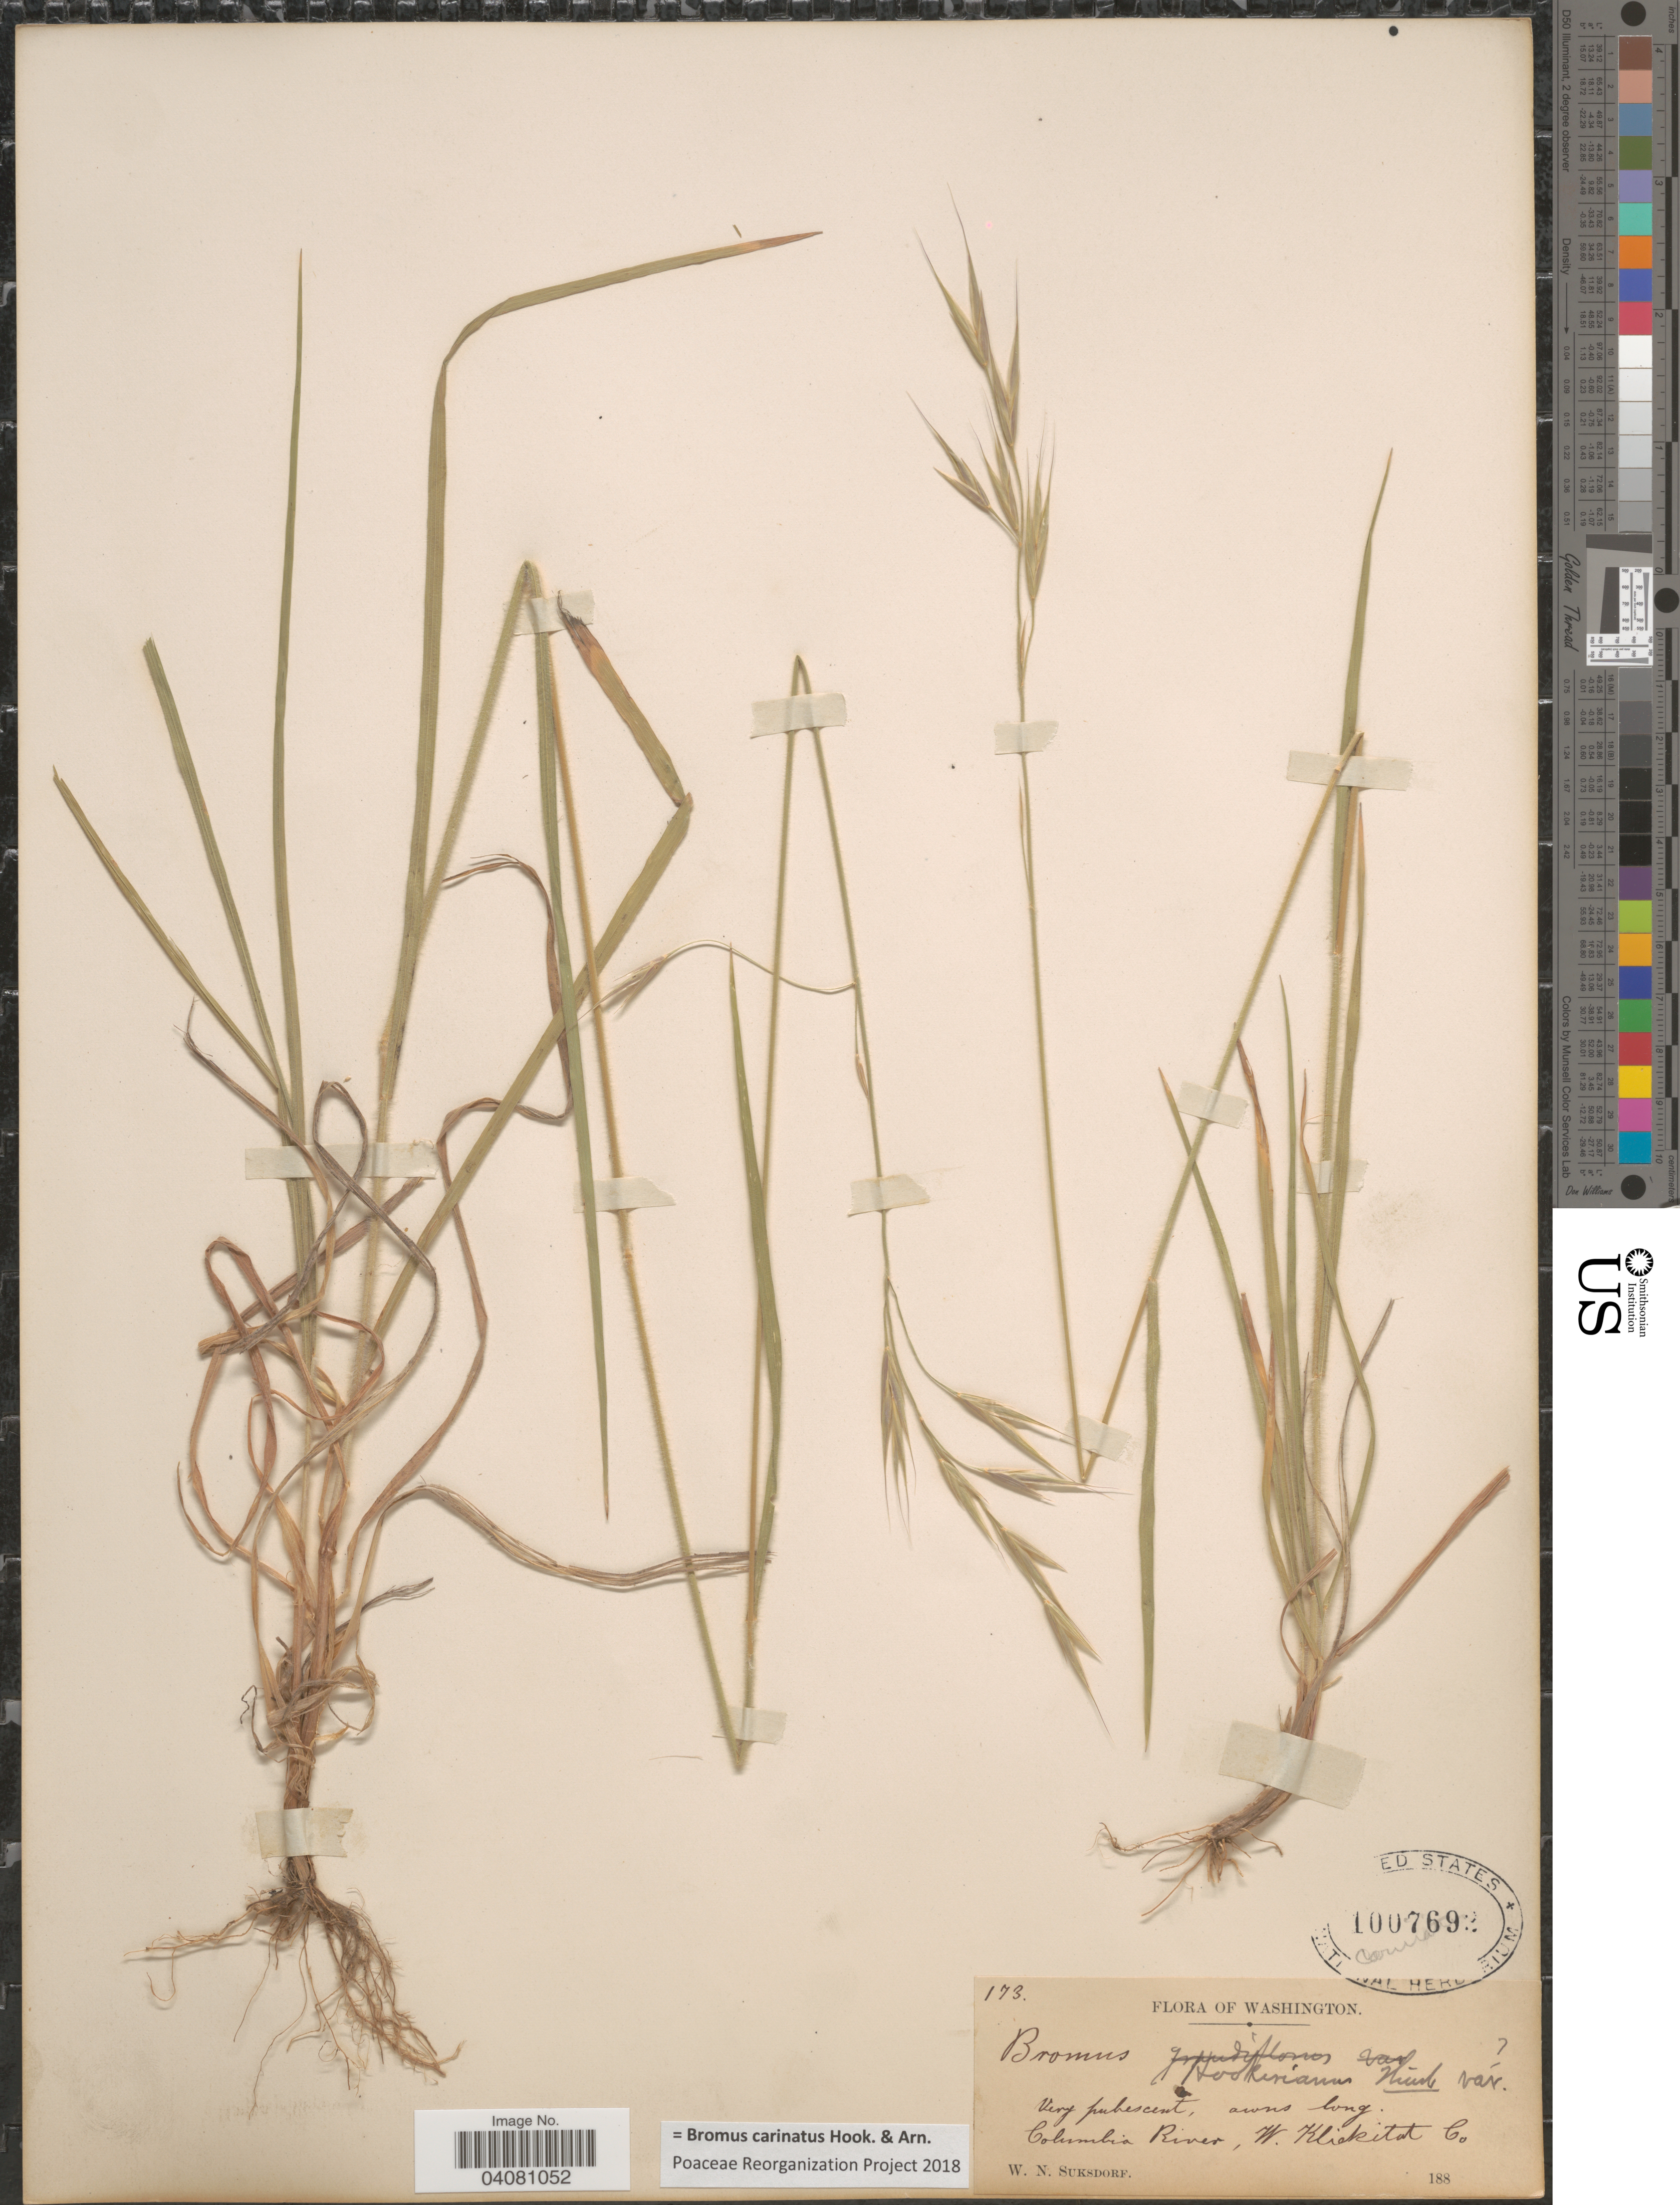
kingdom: Plantae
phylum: Tracheophyta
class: Liliopsida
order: Poales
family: Poaceae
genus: Bromus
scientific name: Bromus carinatus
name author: Hook. & Arn.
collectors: W. N. Suksdorf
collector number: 173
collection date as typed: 188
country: United States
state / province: Washington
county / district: Klickitat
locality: Columbia River, W. Klickitat Co.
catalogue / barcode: US 1007692